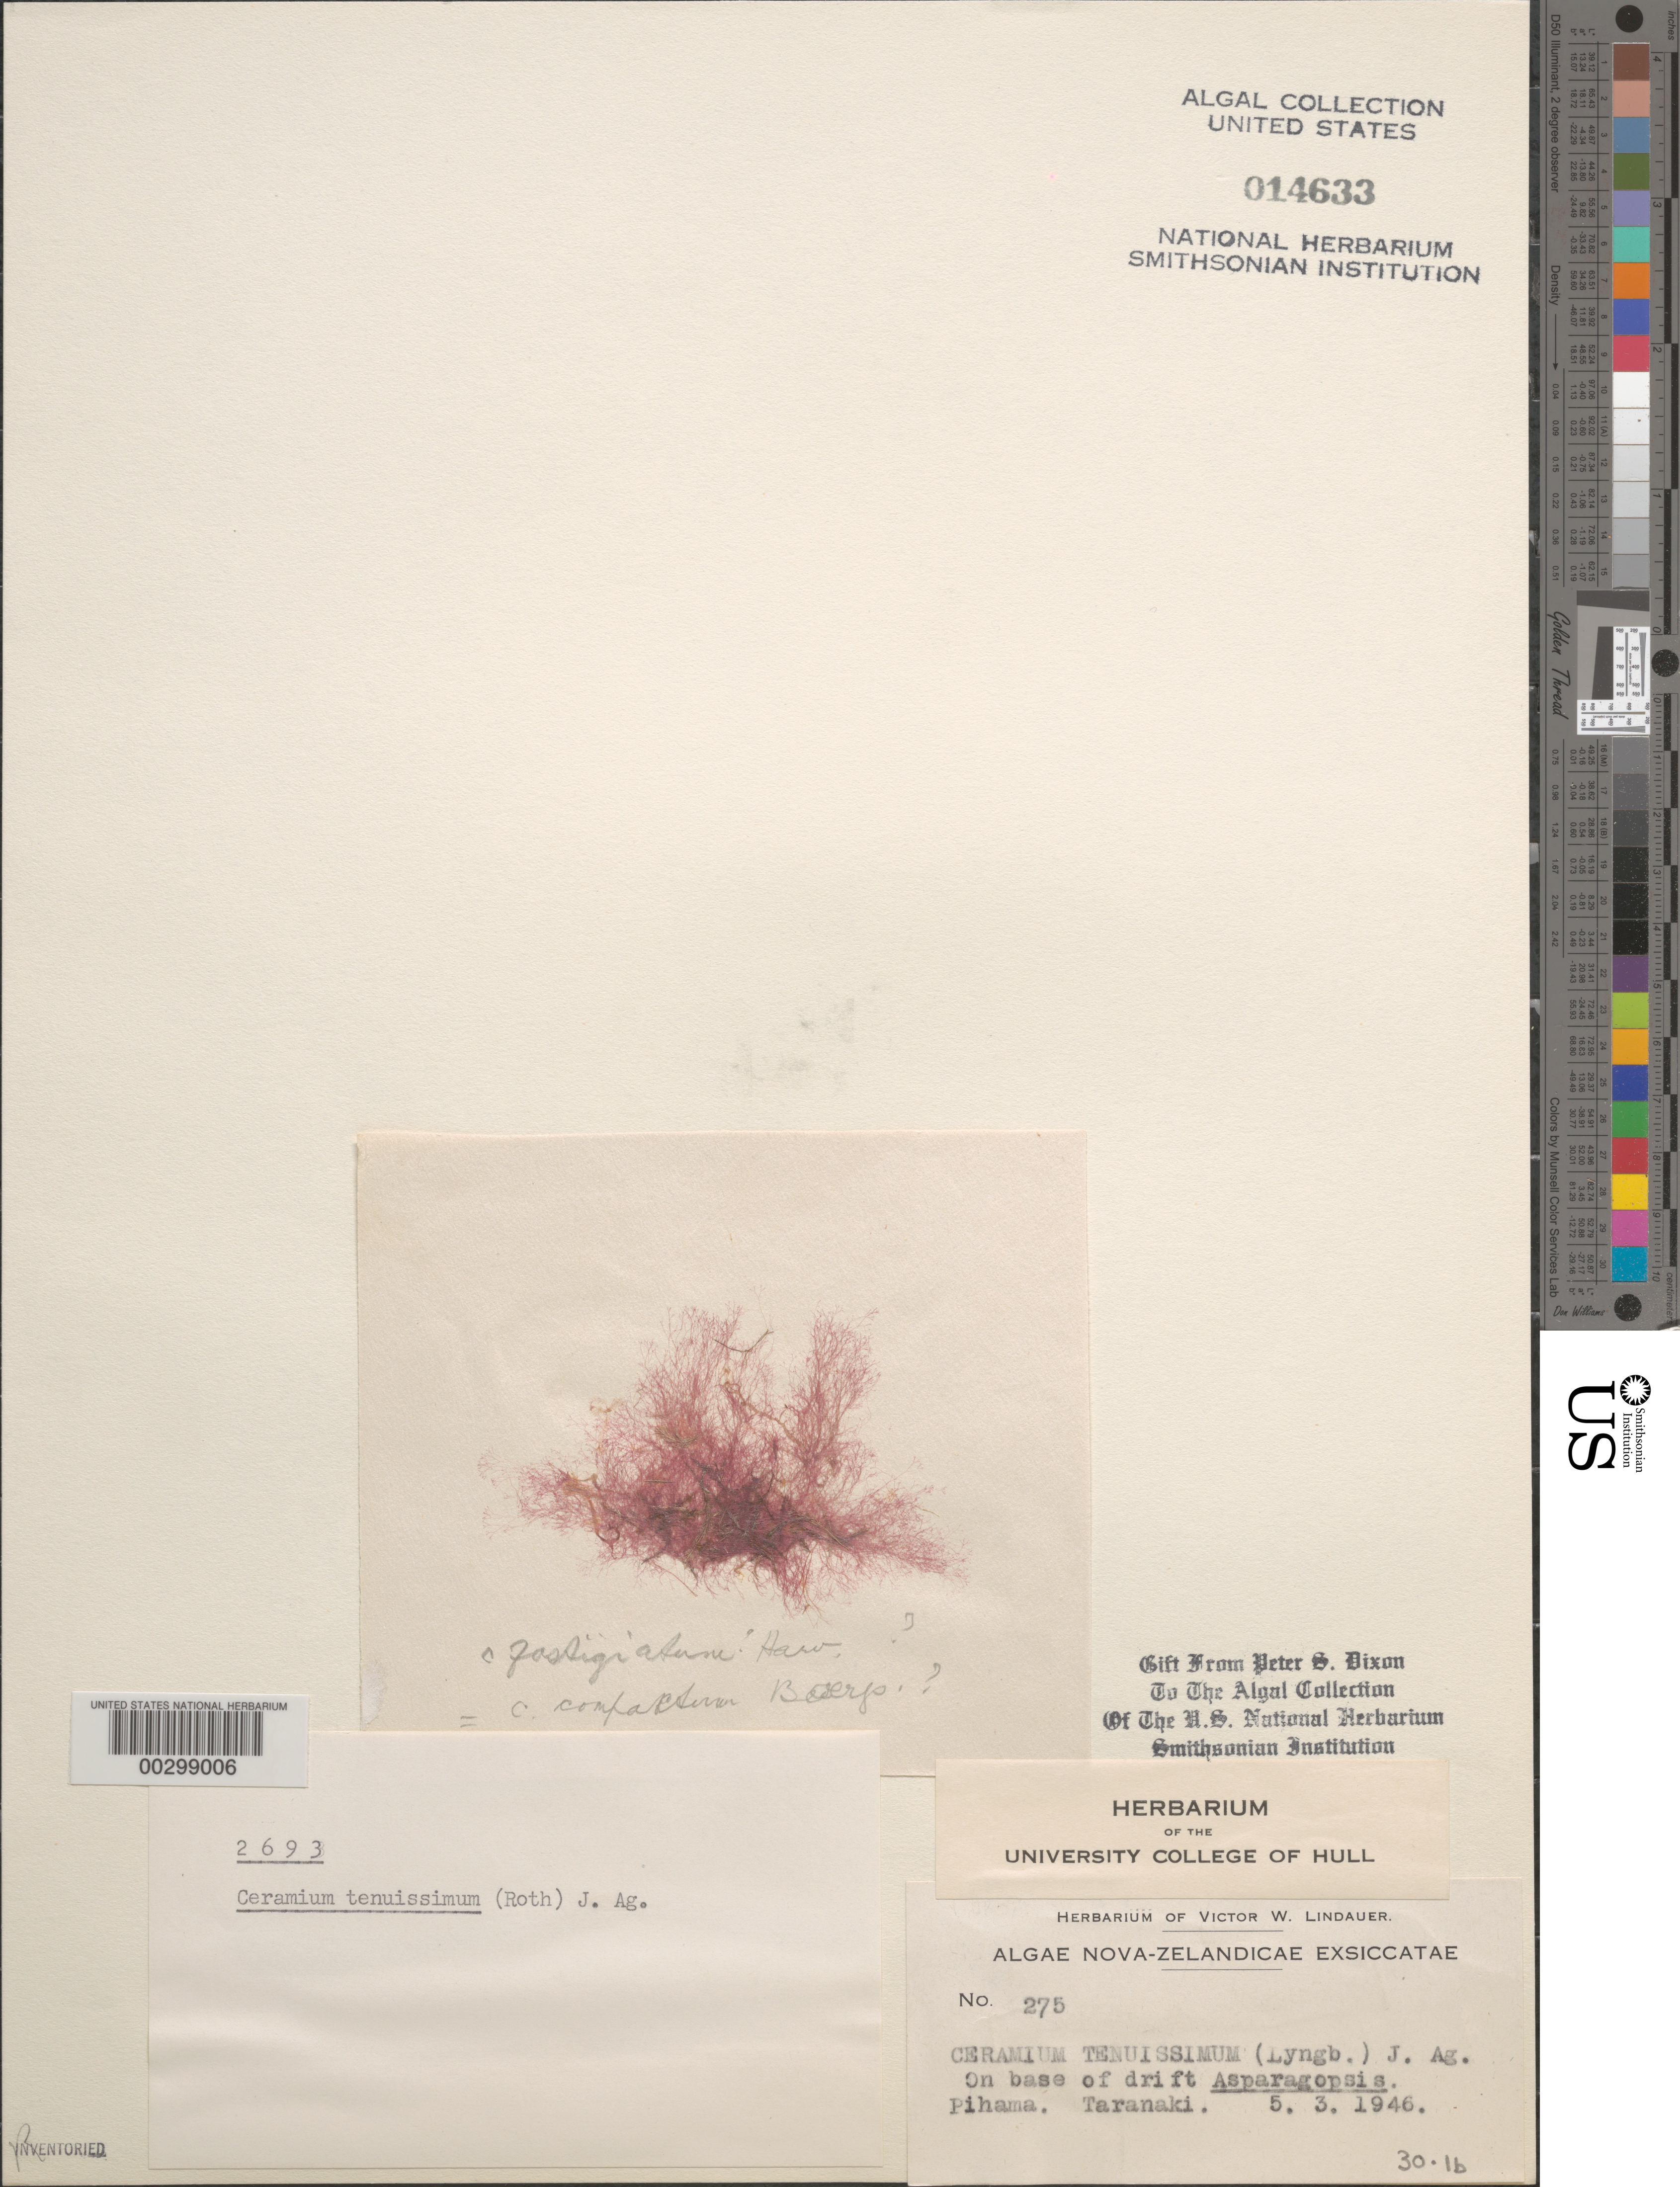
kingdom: Plantae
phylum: Rhodophyta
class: Florideophyceae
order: Ceramiales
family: Ceramiaceae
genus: Ceramium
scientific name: Ceramium diaphanum var. obscura, ined., 7/2023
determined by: Algae name updating Project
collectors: V. Lindauer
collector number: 275 & PSD 2693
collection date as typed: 05 Mar 1946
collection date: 1946-03-05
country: New Zealand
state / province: Taranaki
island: North Island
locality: Pihama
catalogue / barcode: US 14633